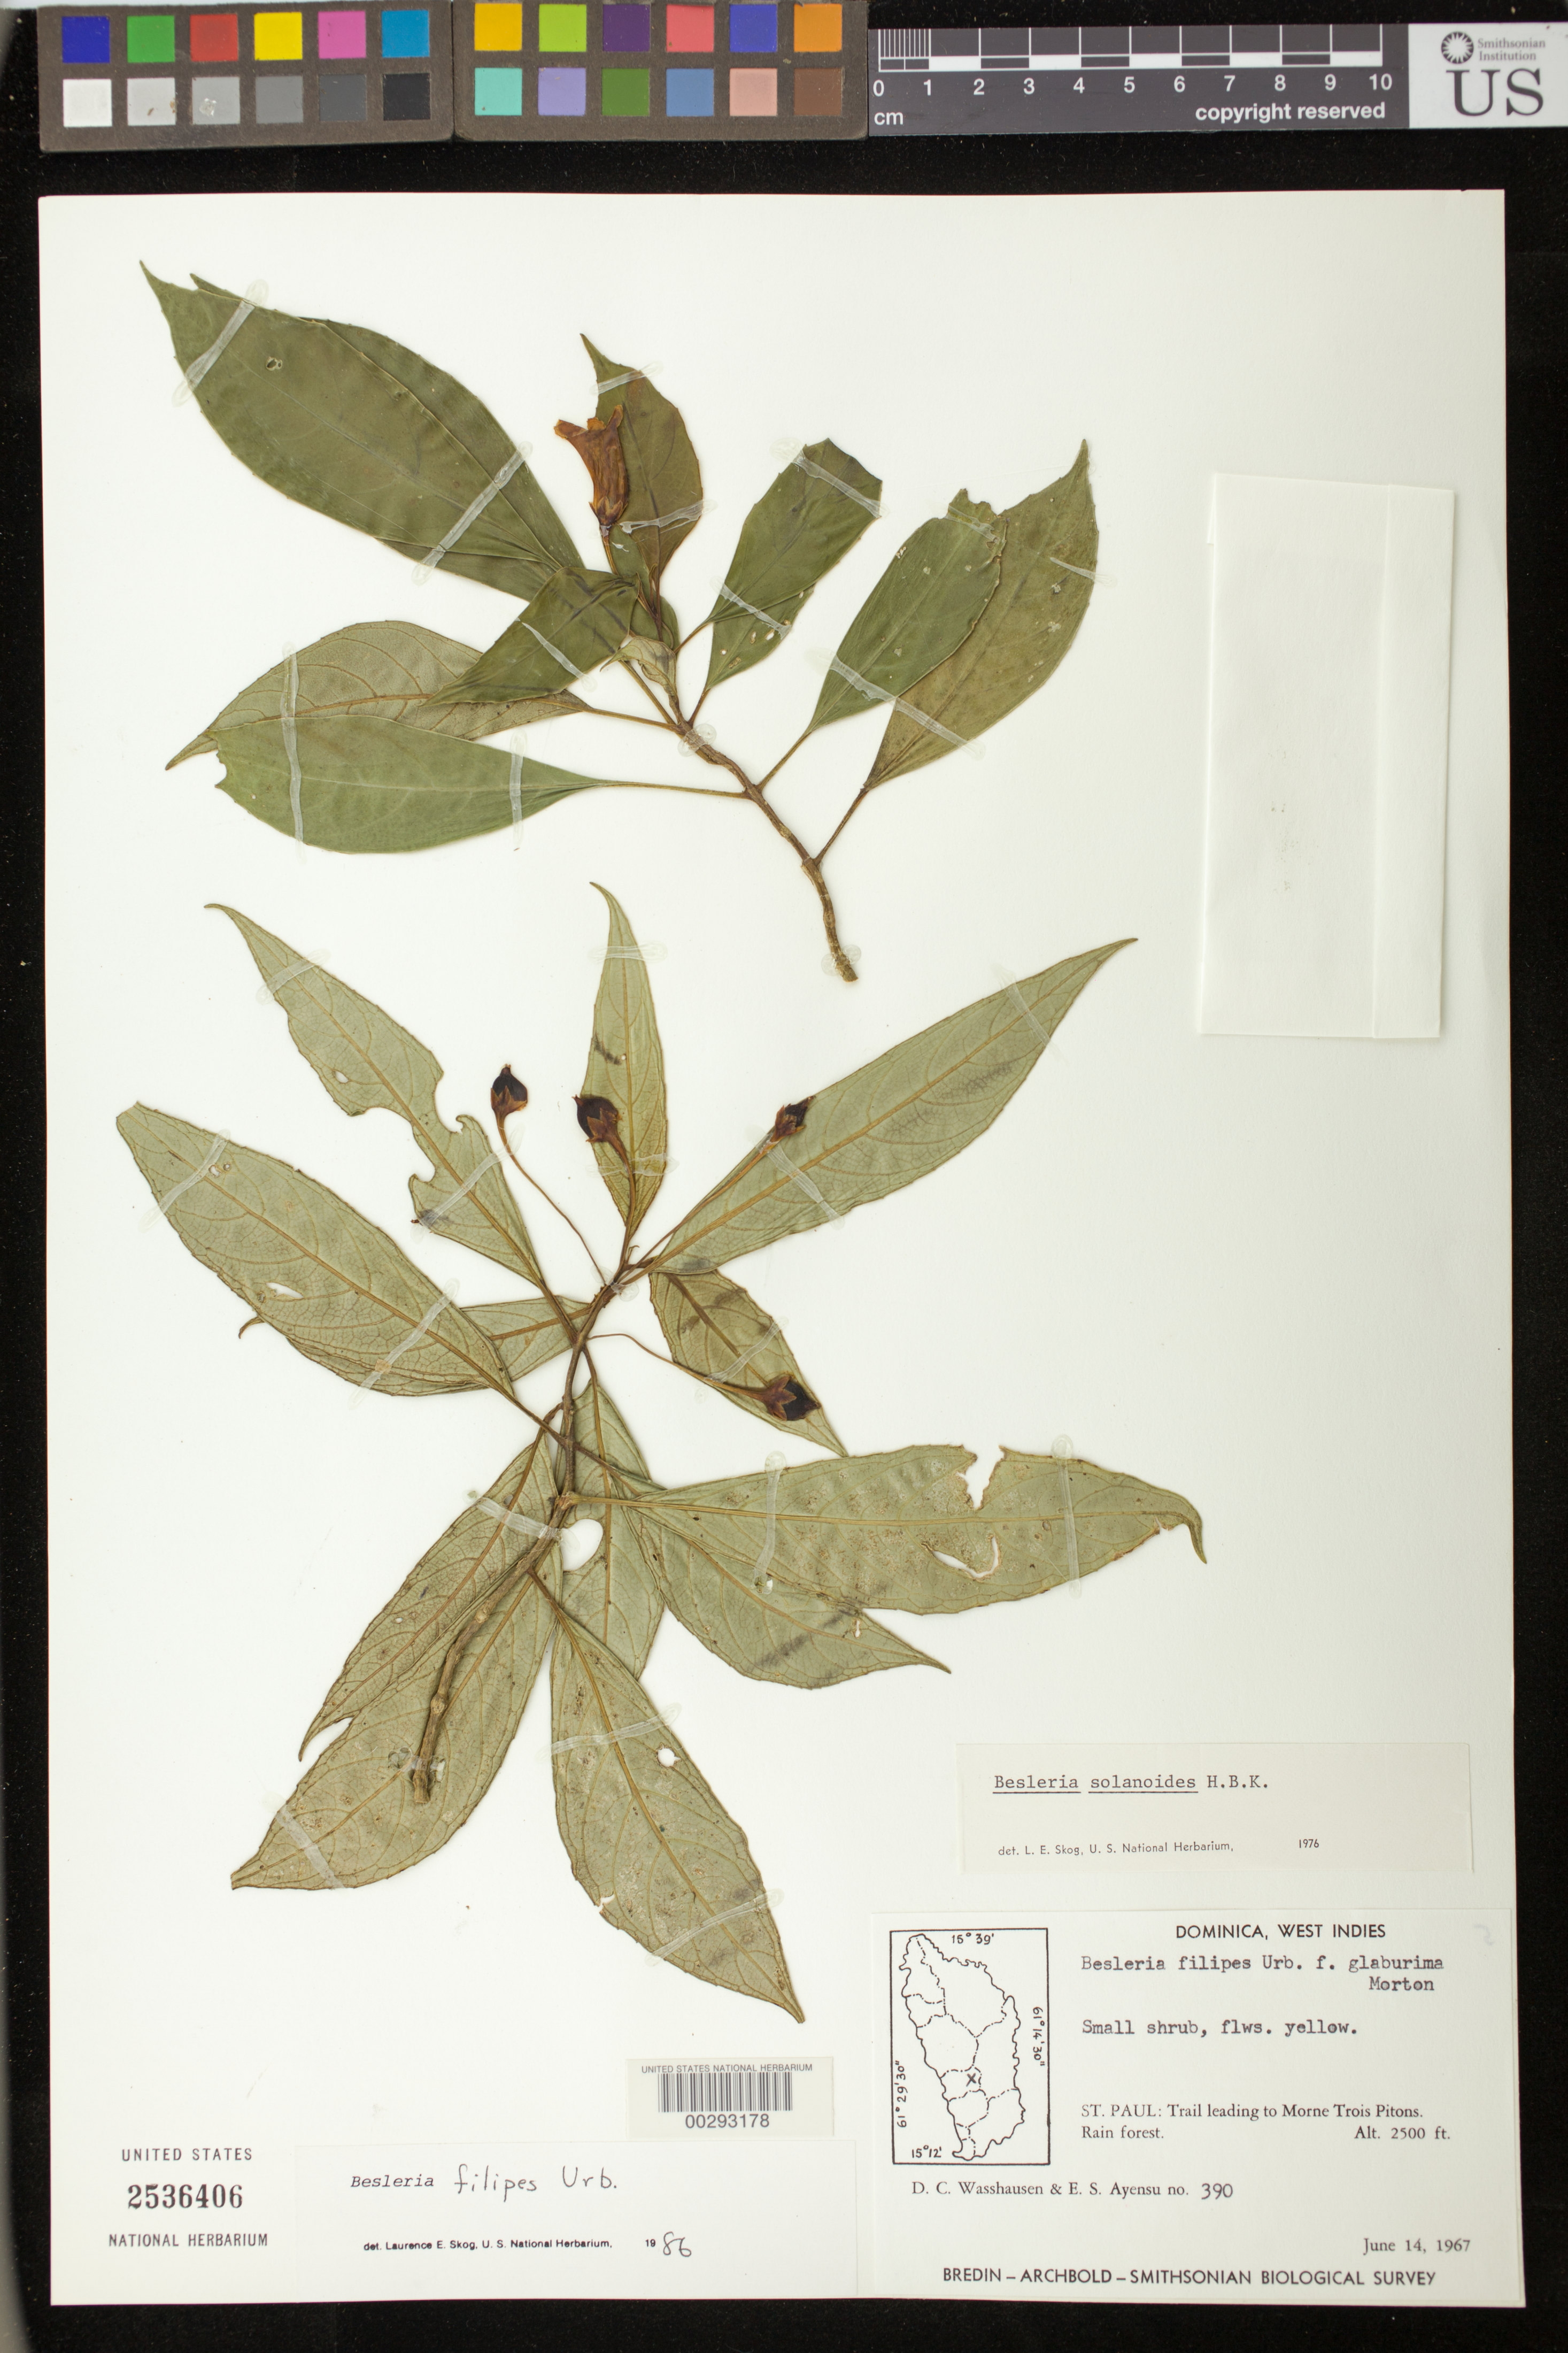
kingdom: Plantae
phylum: Tracheophyta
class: Magnoliopsida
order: Lamiales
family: Gesneriaceae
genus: Besleria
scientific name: Besleria filipes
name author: Urb.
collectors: D. C. Wasshausen & E. S. Ayensu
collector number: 390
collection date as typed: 14 Jun 1967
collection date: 1967-06-14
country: Dominica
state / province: St. Paul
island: Dominica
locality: Trail leading to Morne Trois Pitons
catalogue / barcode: US 2536406